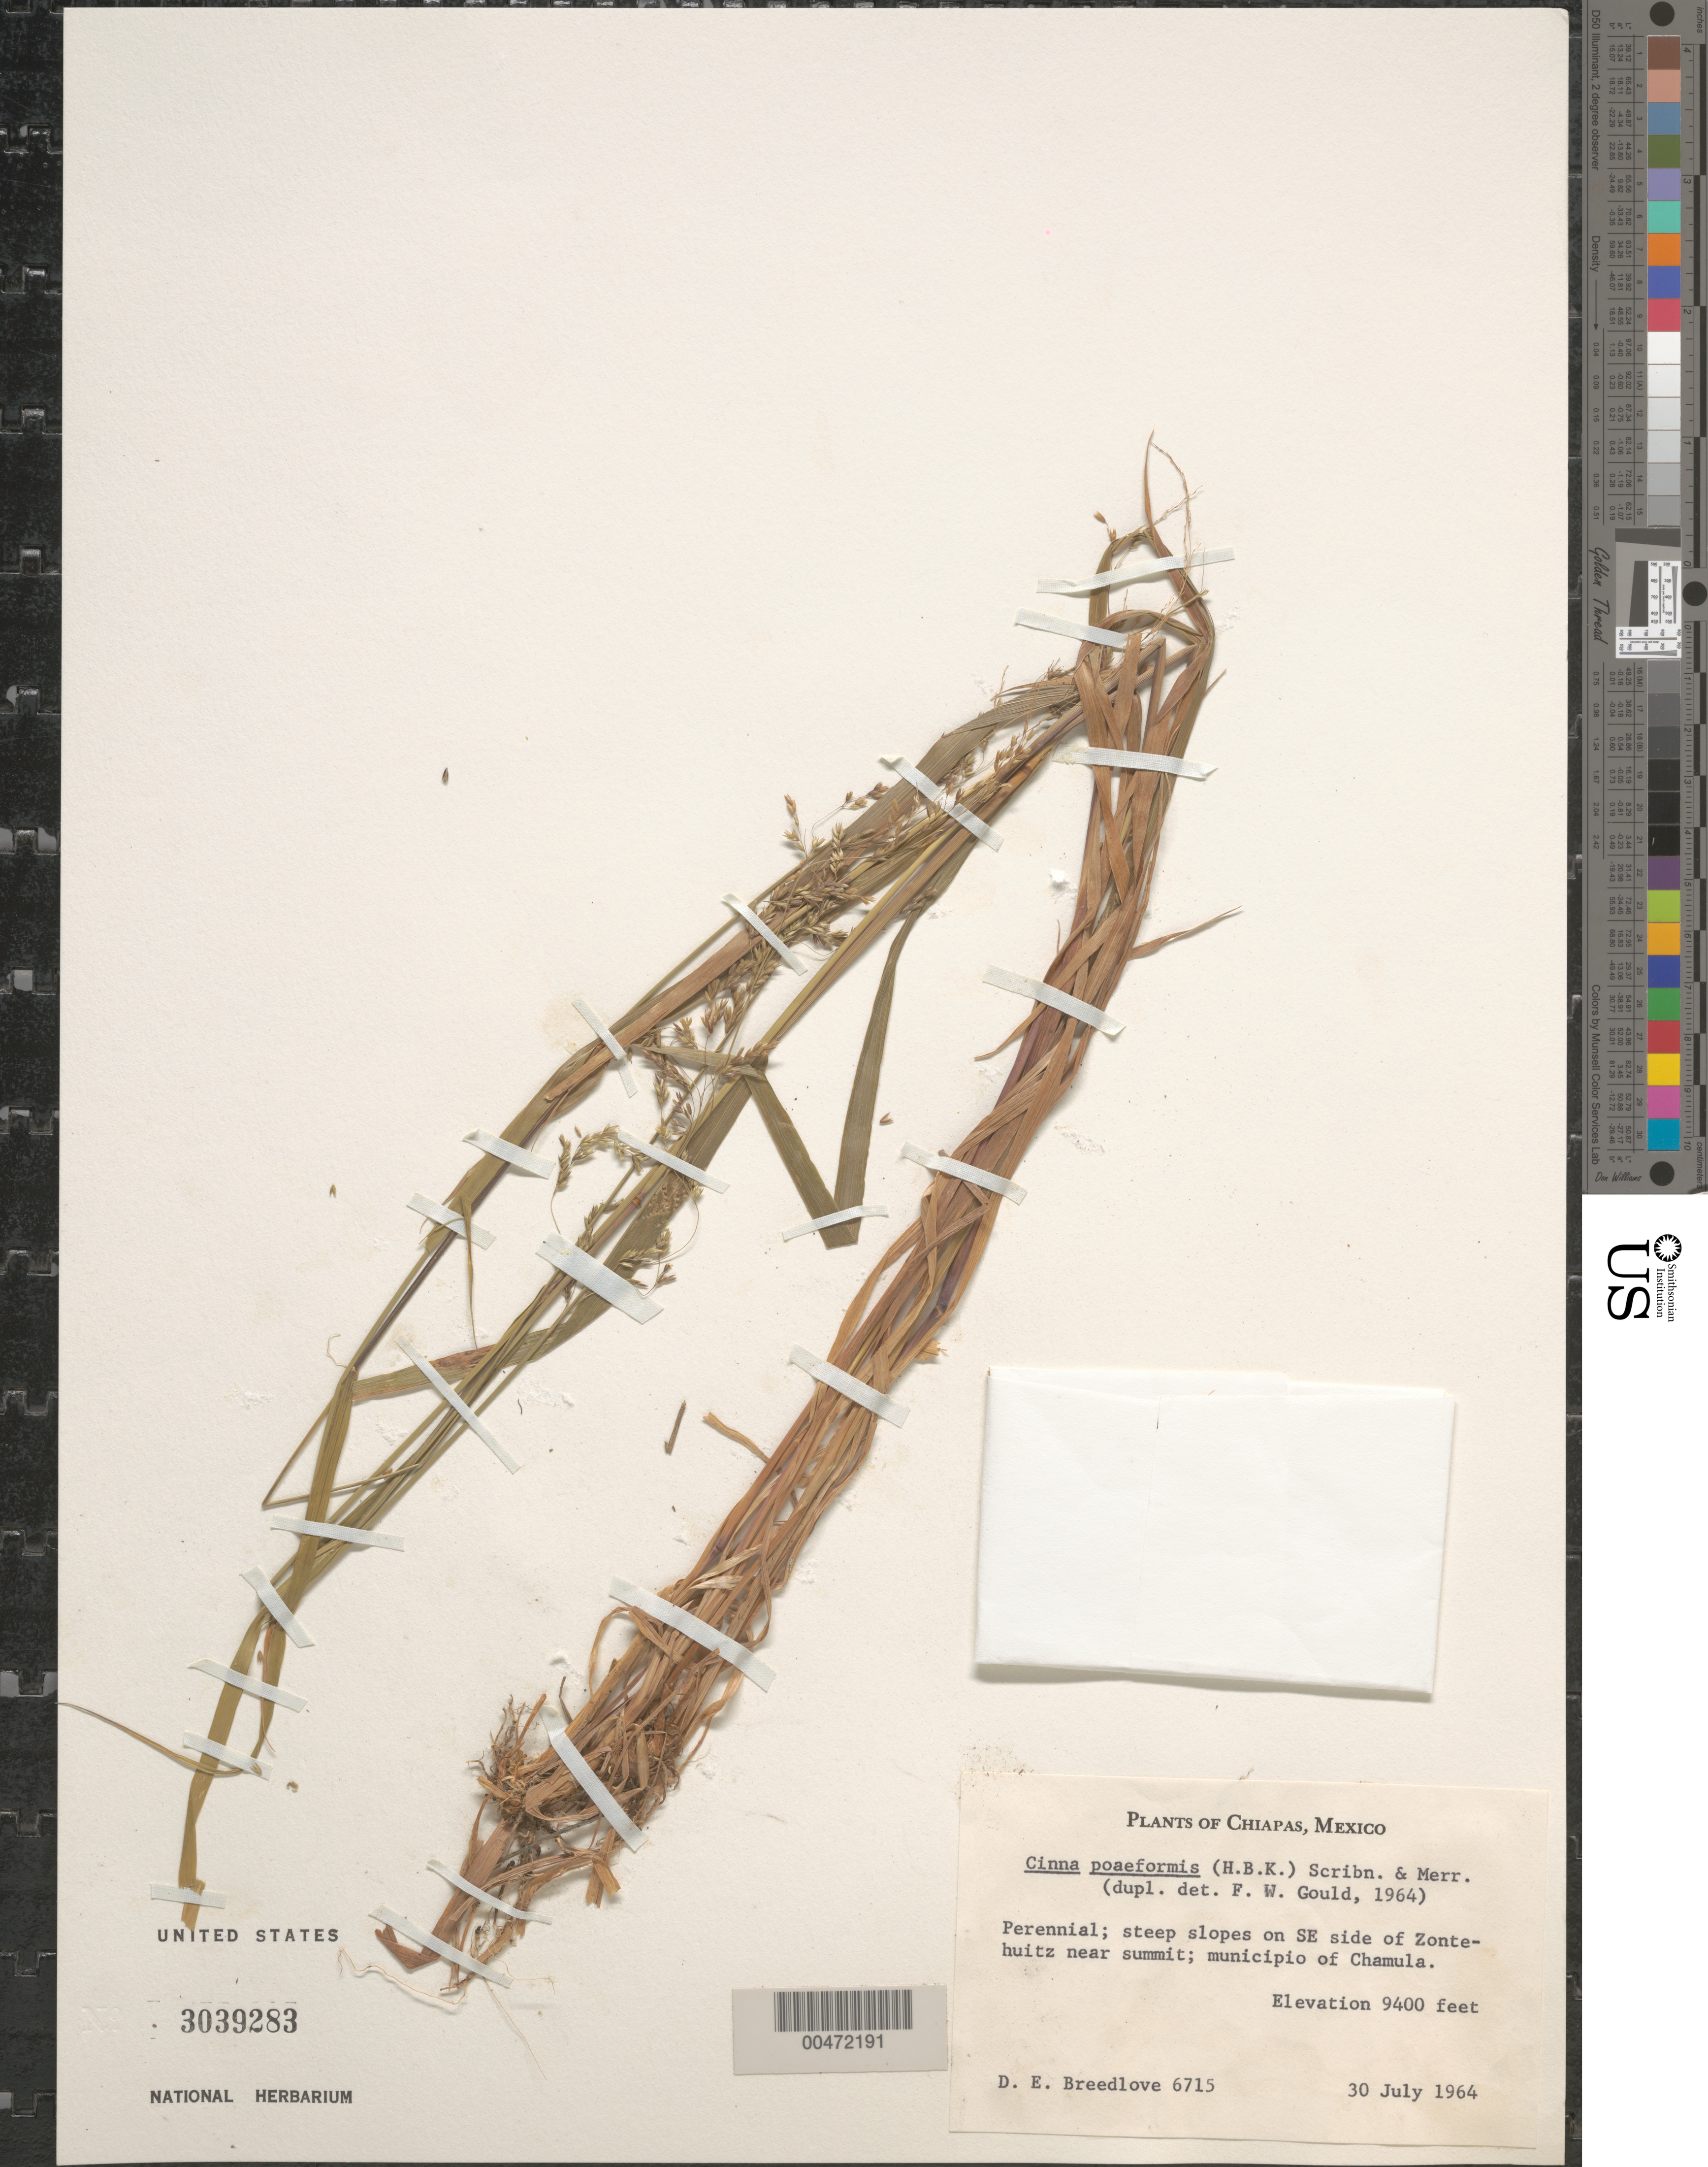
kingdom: Plantae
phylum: Tracheophyta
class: Liliopsida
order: Poales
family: Poaceae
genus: Cinna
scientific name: Cinna poiformis (Kunth) Scribn. & Merr.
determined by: Gould, F. W.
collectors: D. E. Breedlove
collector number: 6715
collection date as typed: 30 Jul 1964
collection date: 1964-07-30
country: Mexico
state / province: Chiapas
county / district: Chamula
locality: On SE side of Zontehuitz near summit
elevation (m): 2865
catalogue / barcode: US 3039283